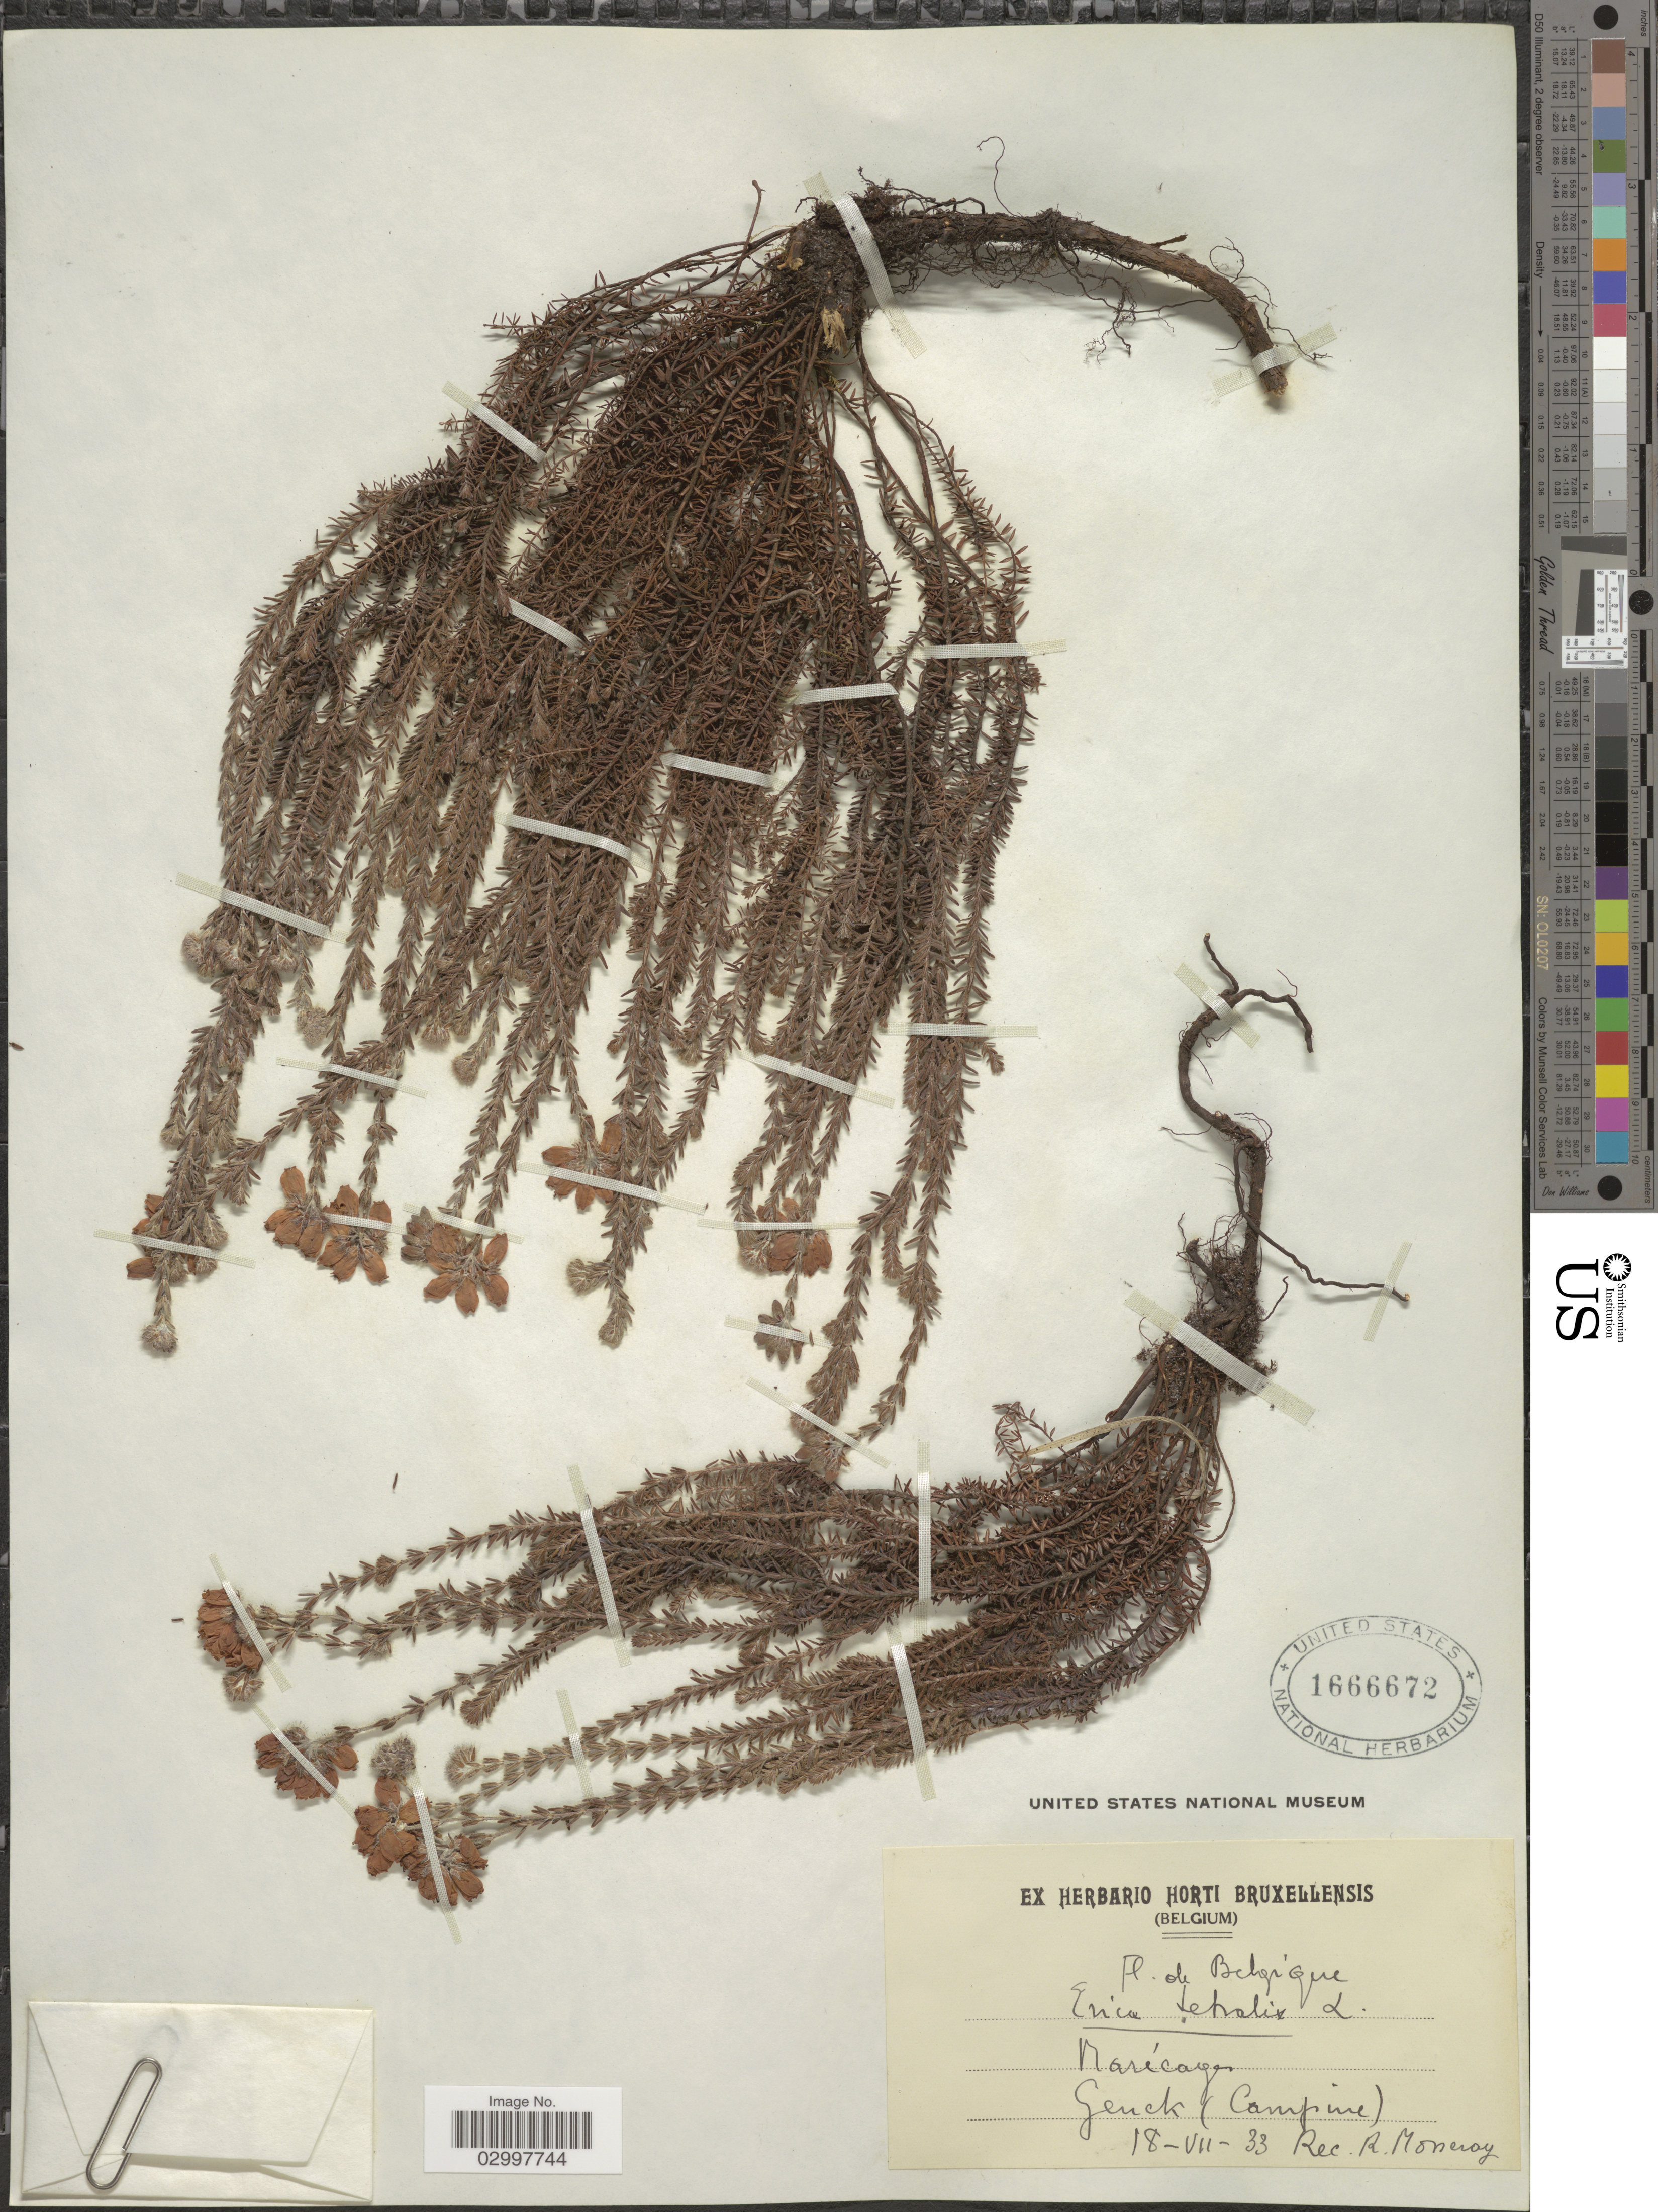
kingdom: Plantae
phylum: Tracheophyta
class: Magnoliopsida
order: Ericales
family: Ericaceae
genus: Erica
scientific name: Erica tetralix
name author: L.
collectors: R. Moneray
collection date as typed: Transcribed d/m/y: 18/7/33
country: Belgium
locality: Marécages. Genck (Campine).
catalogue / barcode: US 1666672